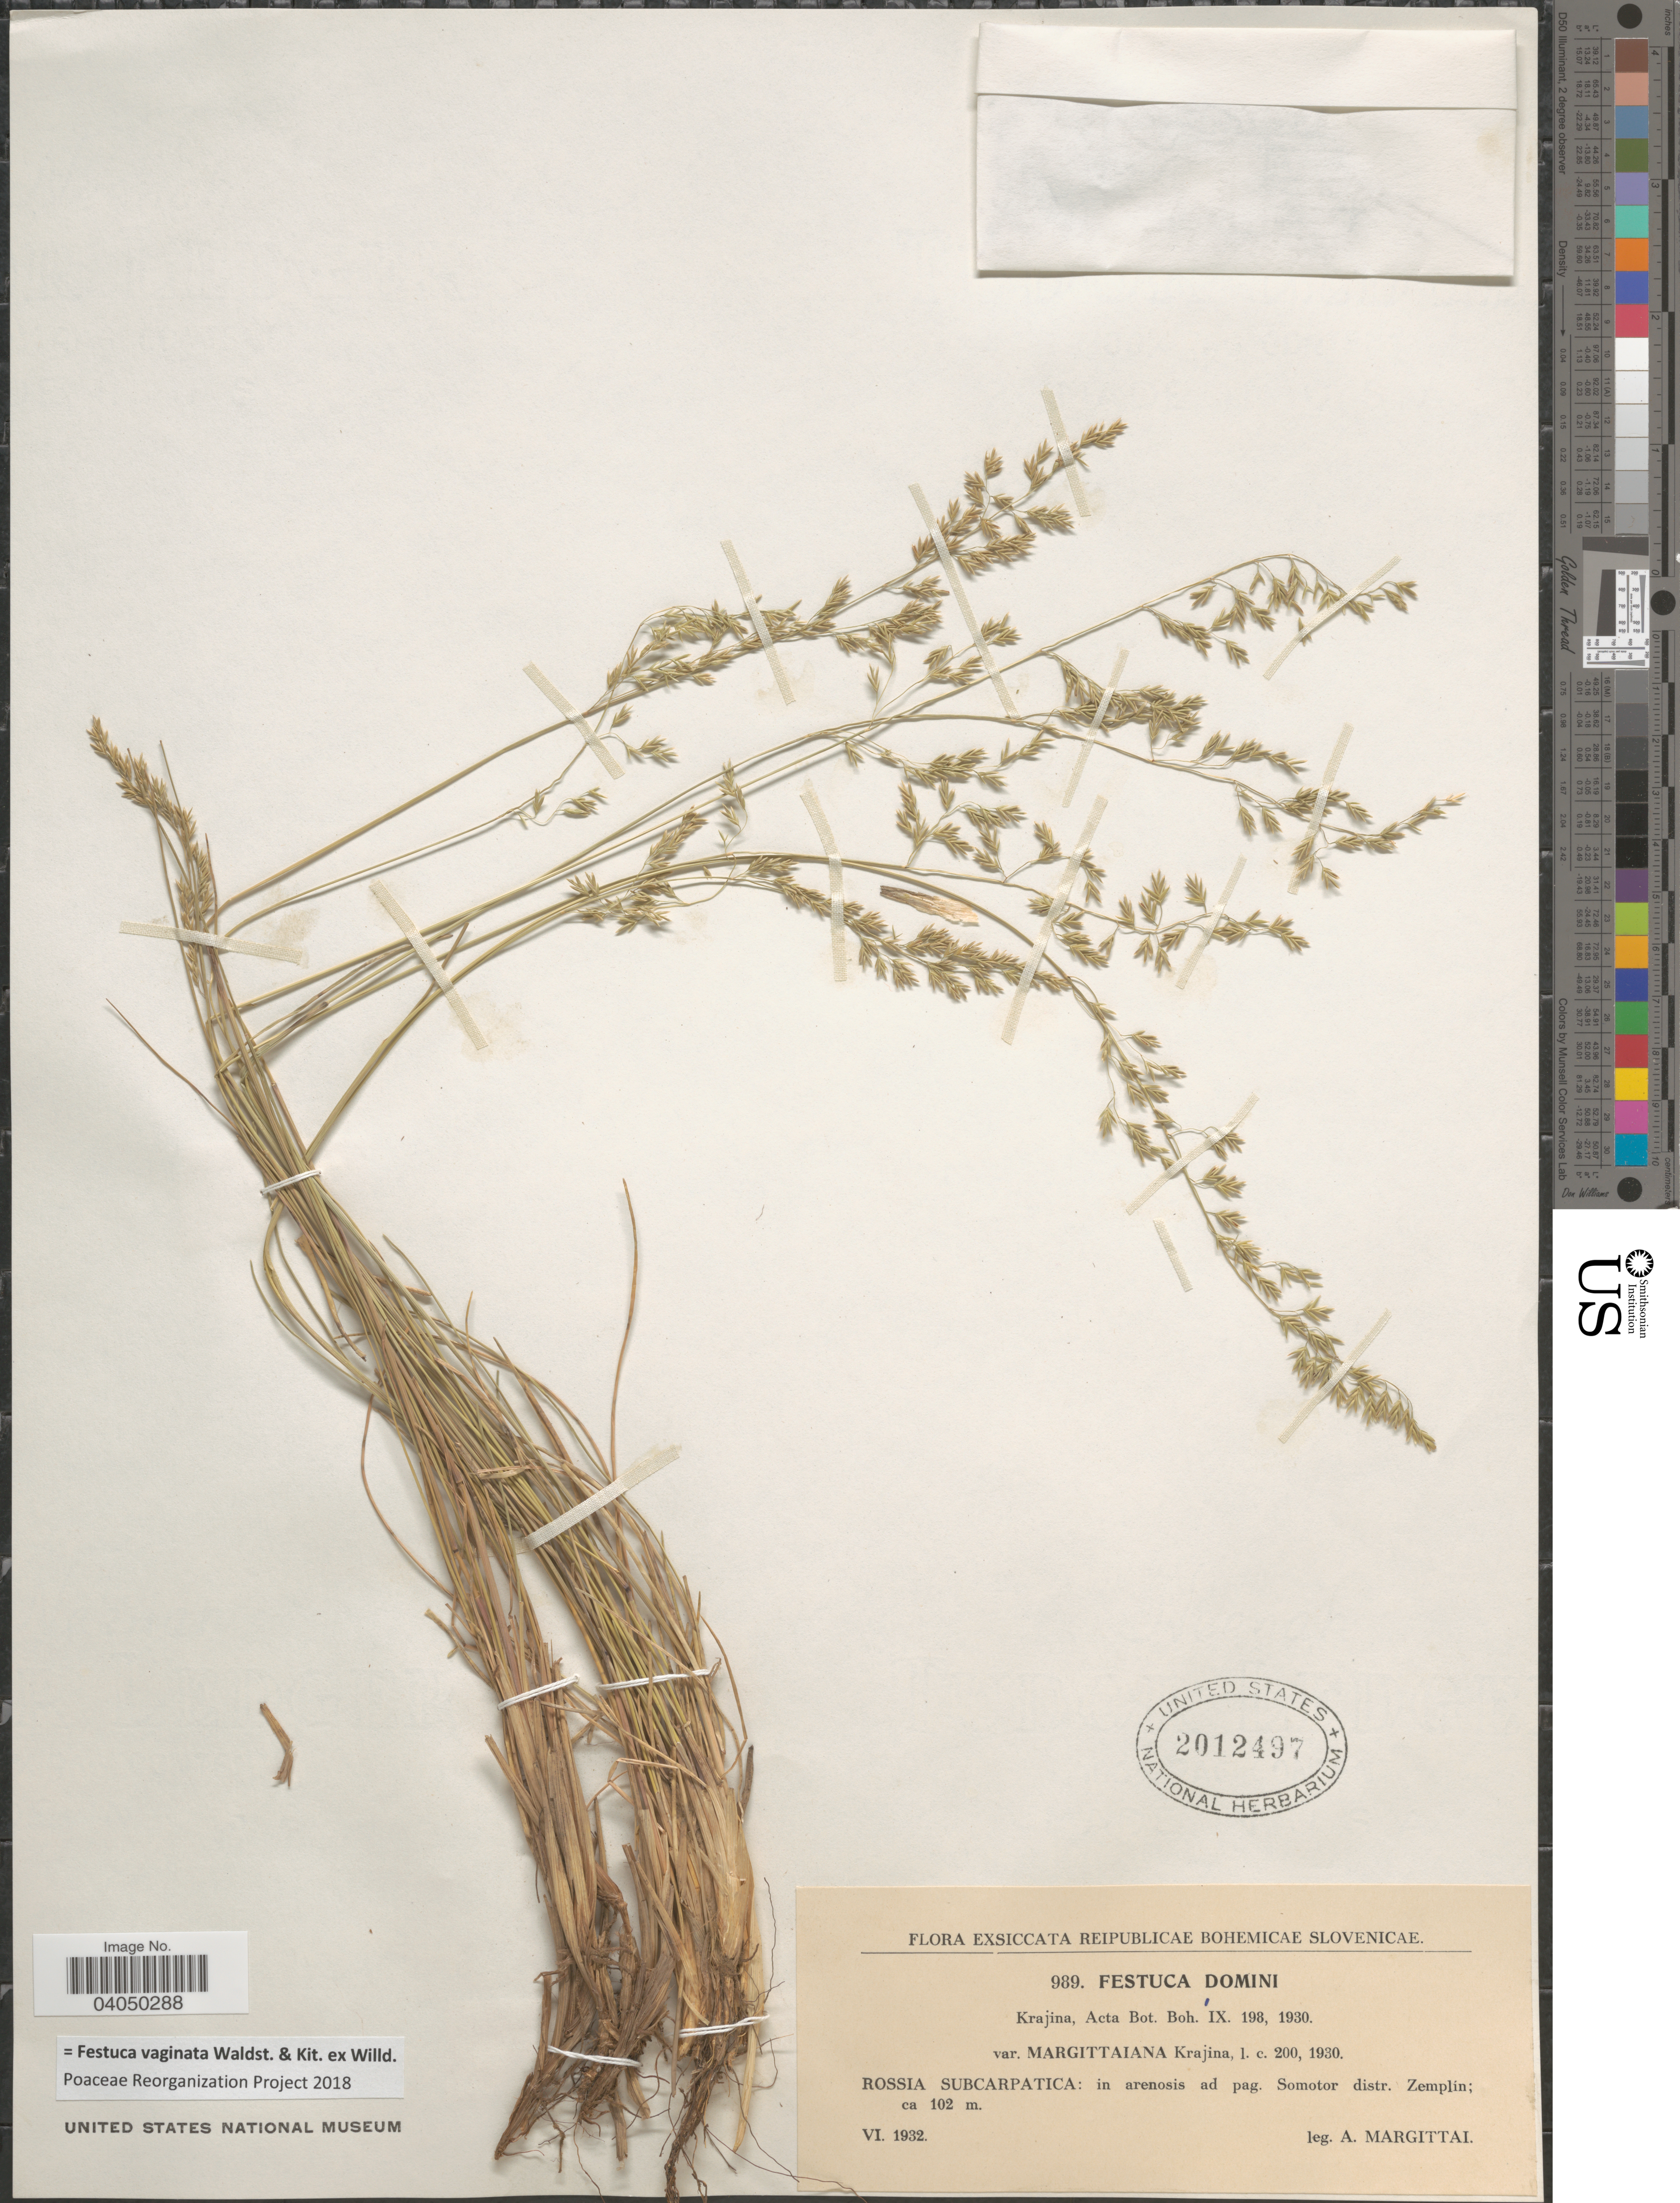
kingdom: Plantae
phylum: Tracheophyta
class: Liliopsida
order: Poales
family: Poaceae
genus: Festuca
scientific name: Festuca vaginata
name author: Waldst. & Kit. ex Willd.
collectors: A. Margittai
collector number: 989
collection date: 1932-06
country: Slovakia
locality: Rossia Subcarpatica: in arenosis ad pag. Somotor distr. Zemplin.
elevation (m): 102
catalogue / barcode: US 2012497